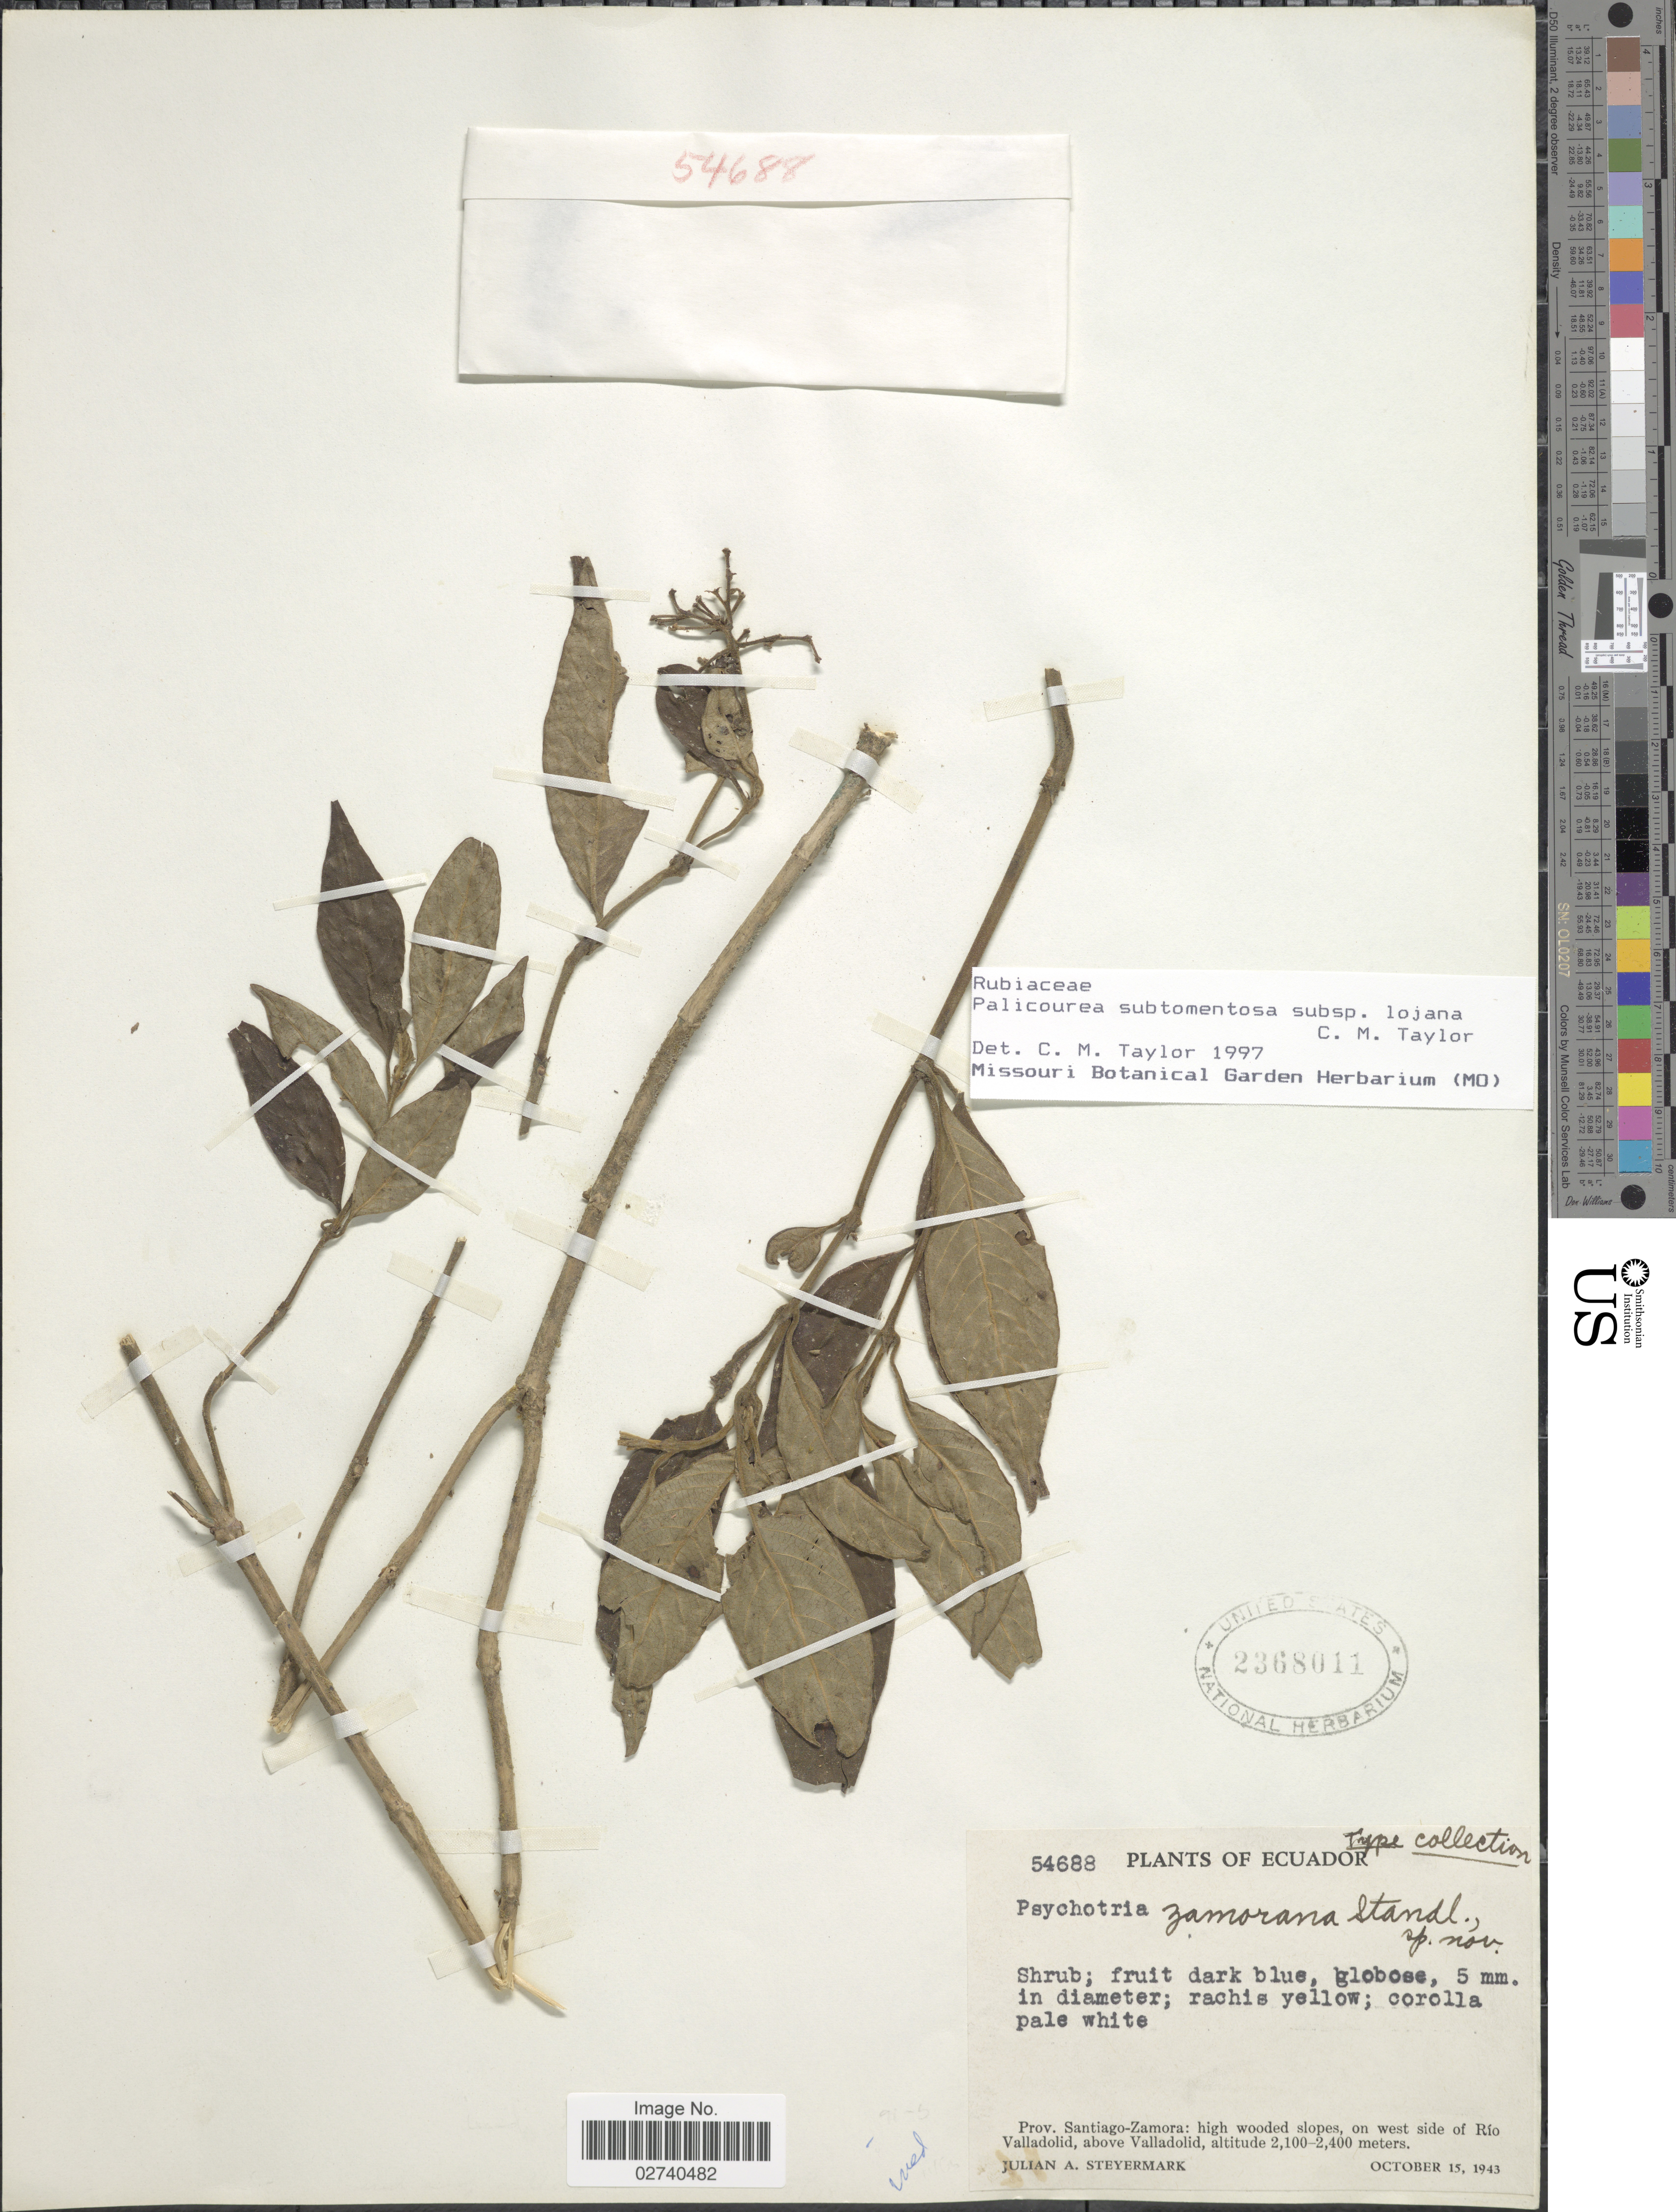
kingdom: Plantae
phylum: Tracheophyta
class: Magnoliopsida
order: Gentianales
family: Rubiaceae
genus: Palicourea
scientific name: Palicourea subtomentosa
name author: (Ruiz & Pav.) C.M. Taylor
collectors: J. Steyermark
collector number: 54688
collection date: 1943-10-15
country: Ecuador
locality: Prov. Santiago-Zamora: high wooded slopes, on west side of Rio Valladolid, above Valladolid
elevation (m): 2100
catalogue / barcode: US 2368011